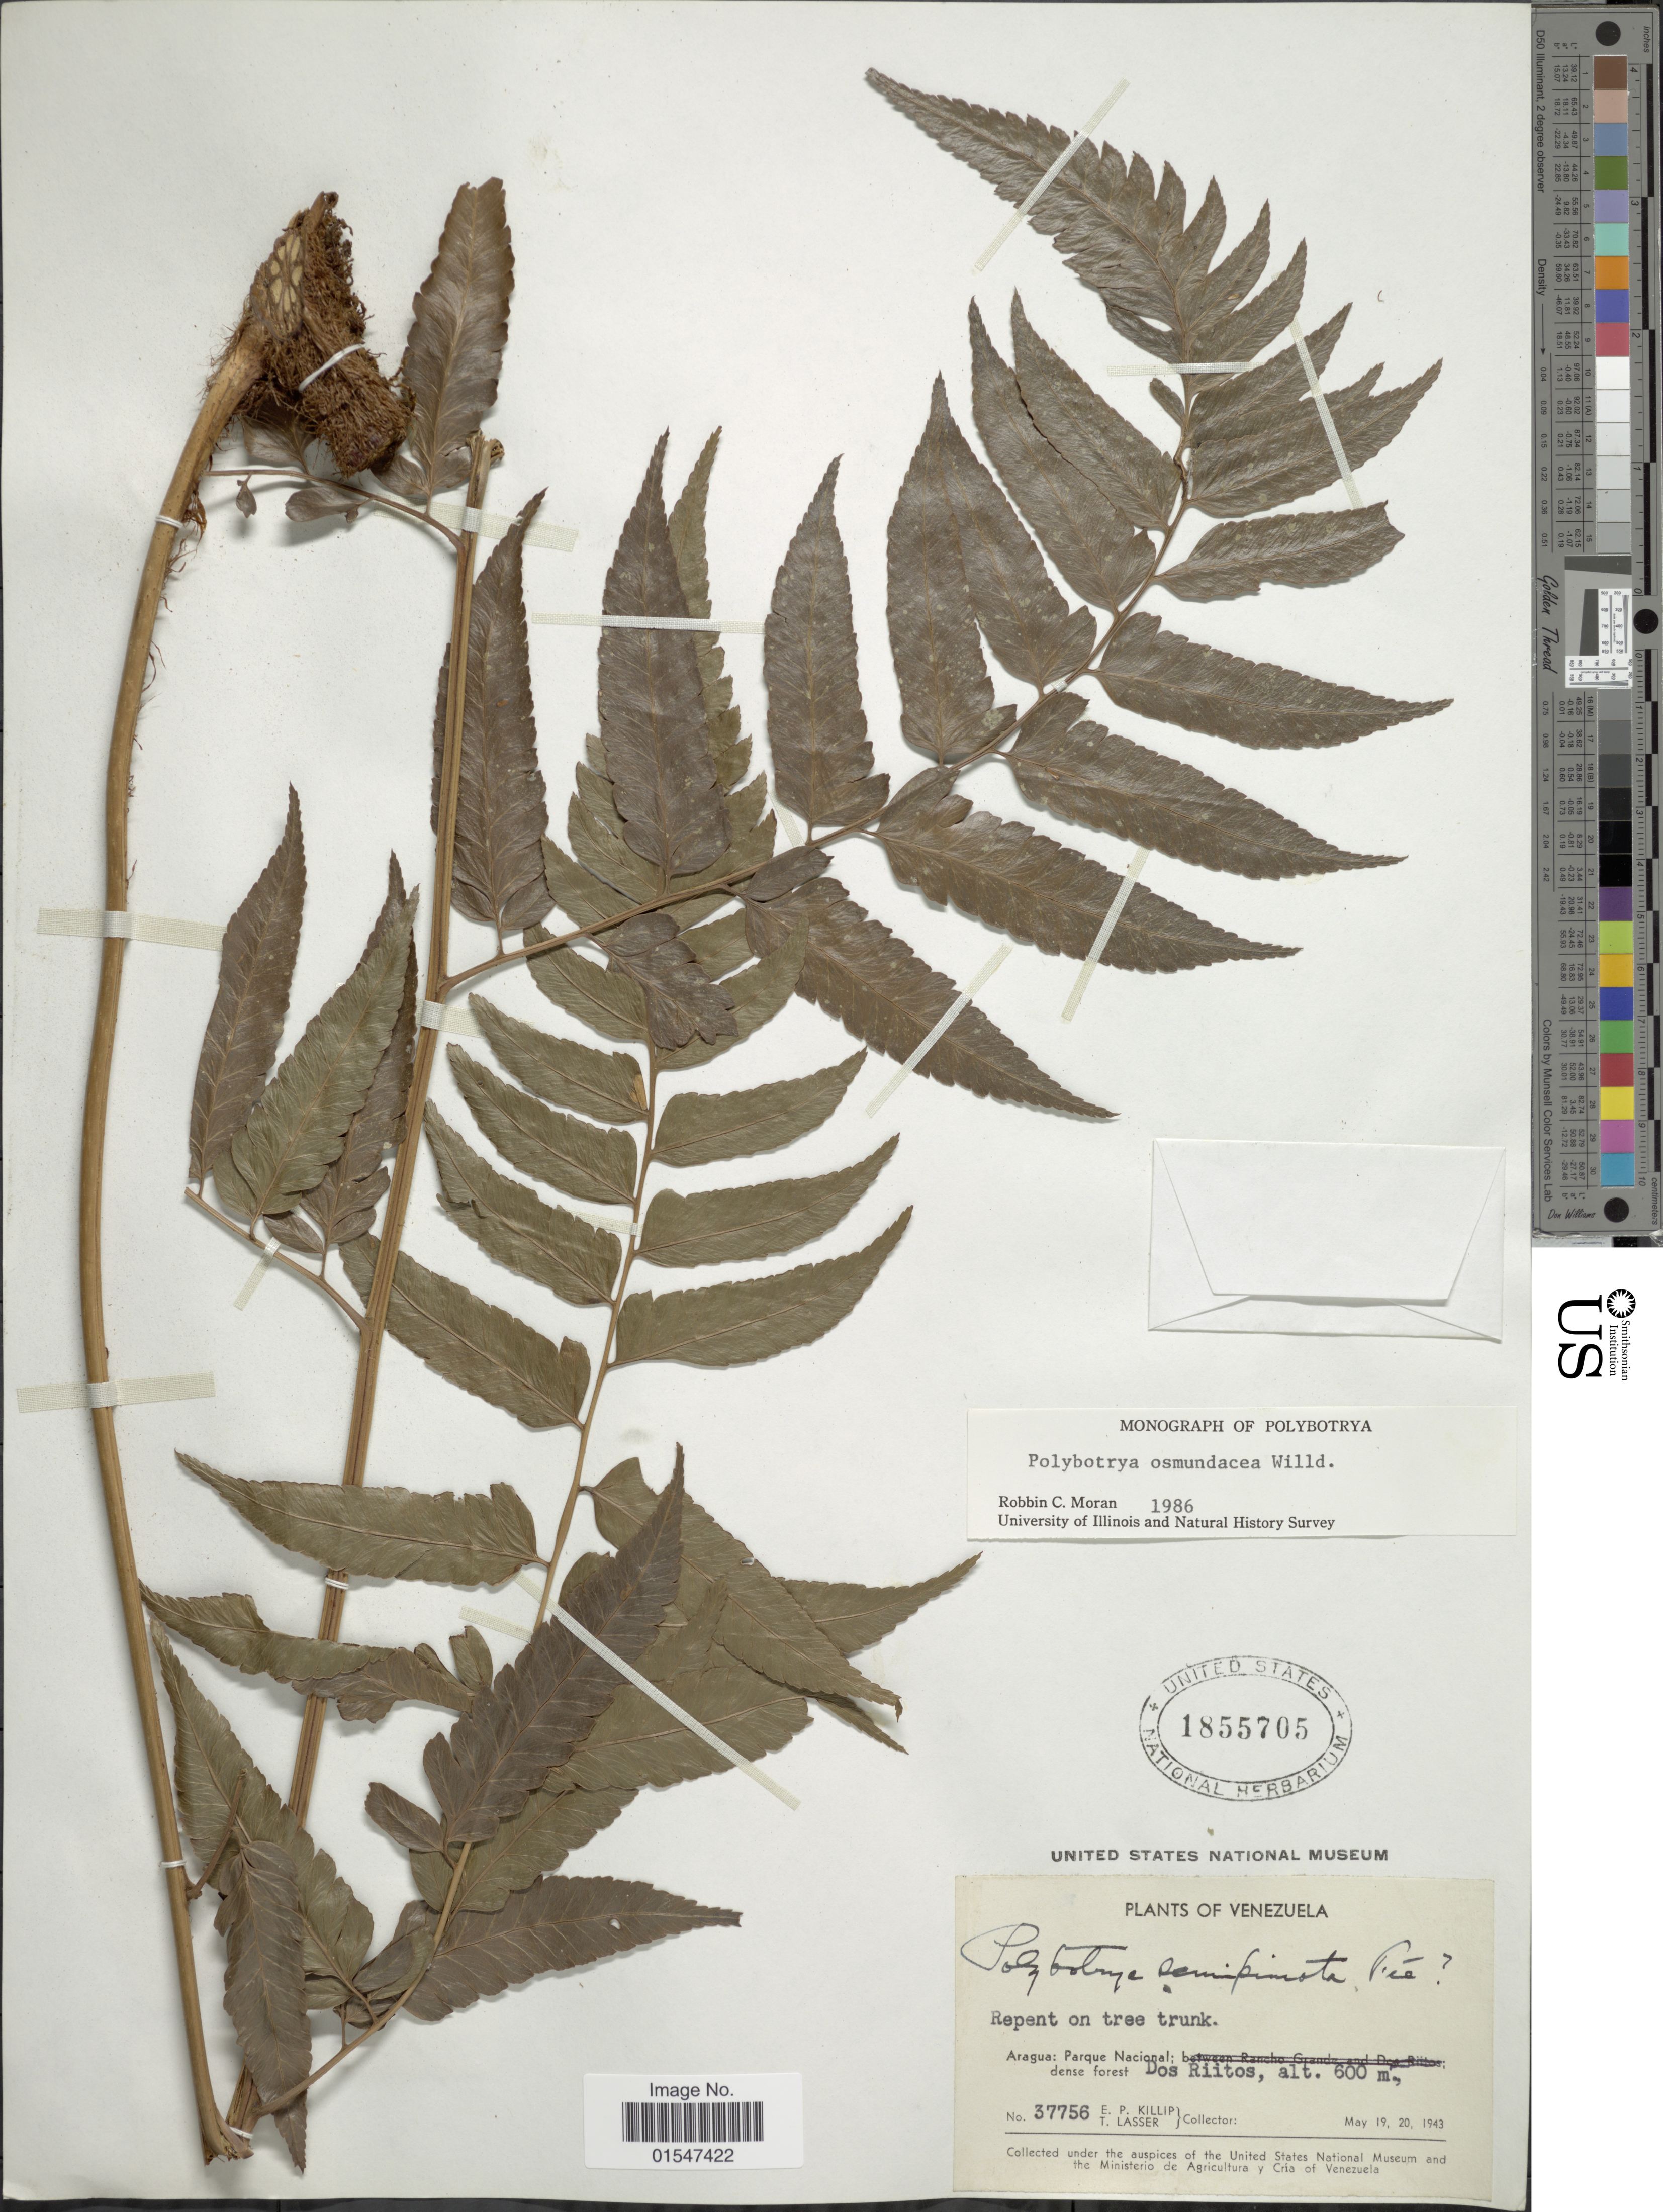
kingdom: Plantae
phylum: Tracheophyta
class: Polypodiopsida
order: Polypodiales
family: Dryopteridaceae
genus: Polybotrya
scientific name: Polybotrya osmundacea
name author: Humb. & Bonpl. ex Willd.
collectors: E. P. Killip & T. Lasser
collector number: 37756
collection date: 1943-05-19/1943-05-20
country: Venezuela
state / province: Aragua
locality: Venezuela, Parque Nacional, Dos Riitos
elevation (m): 600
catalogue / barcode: US 1855705